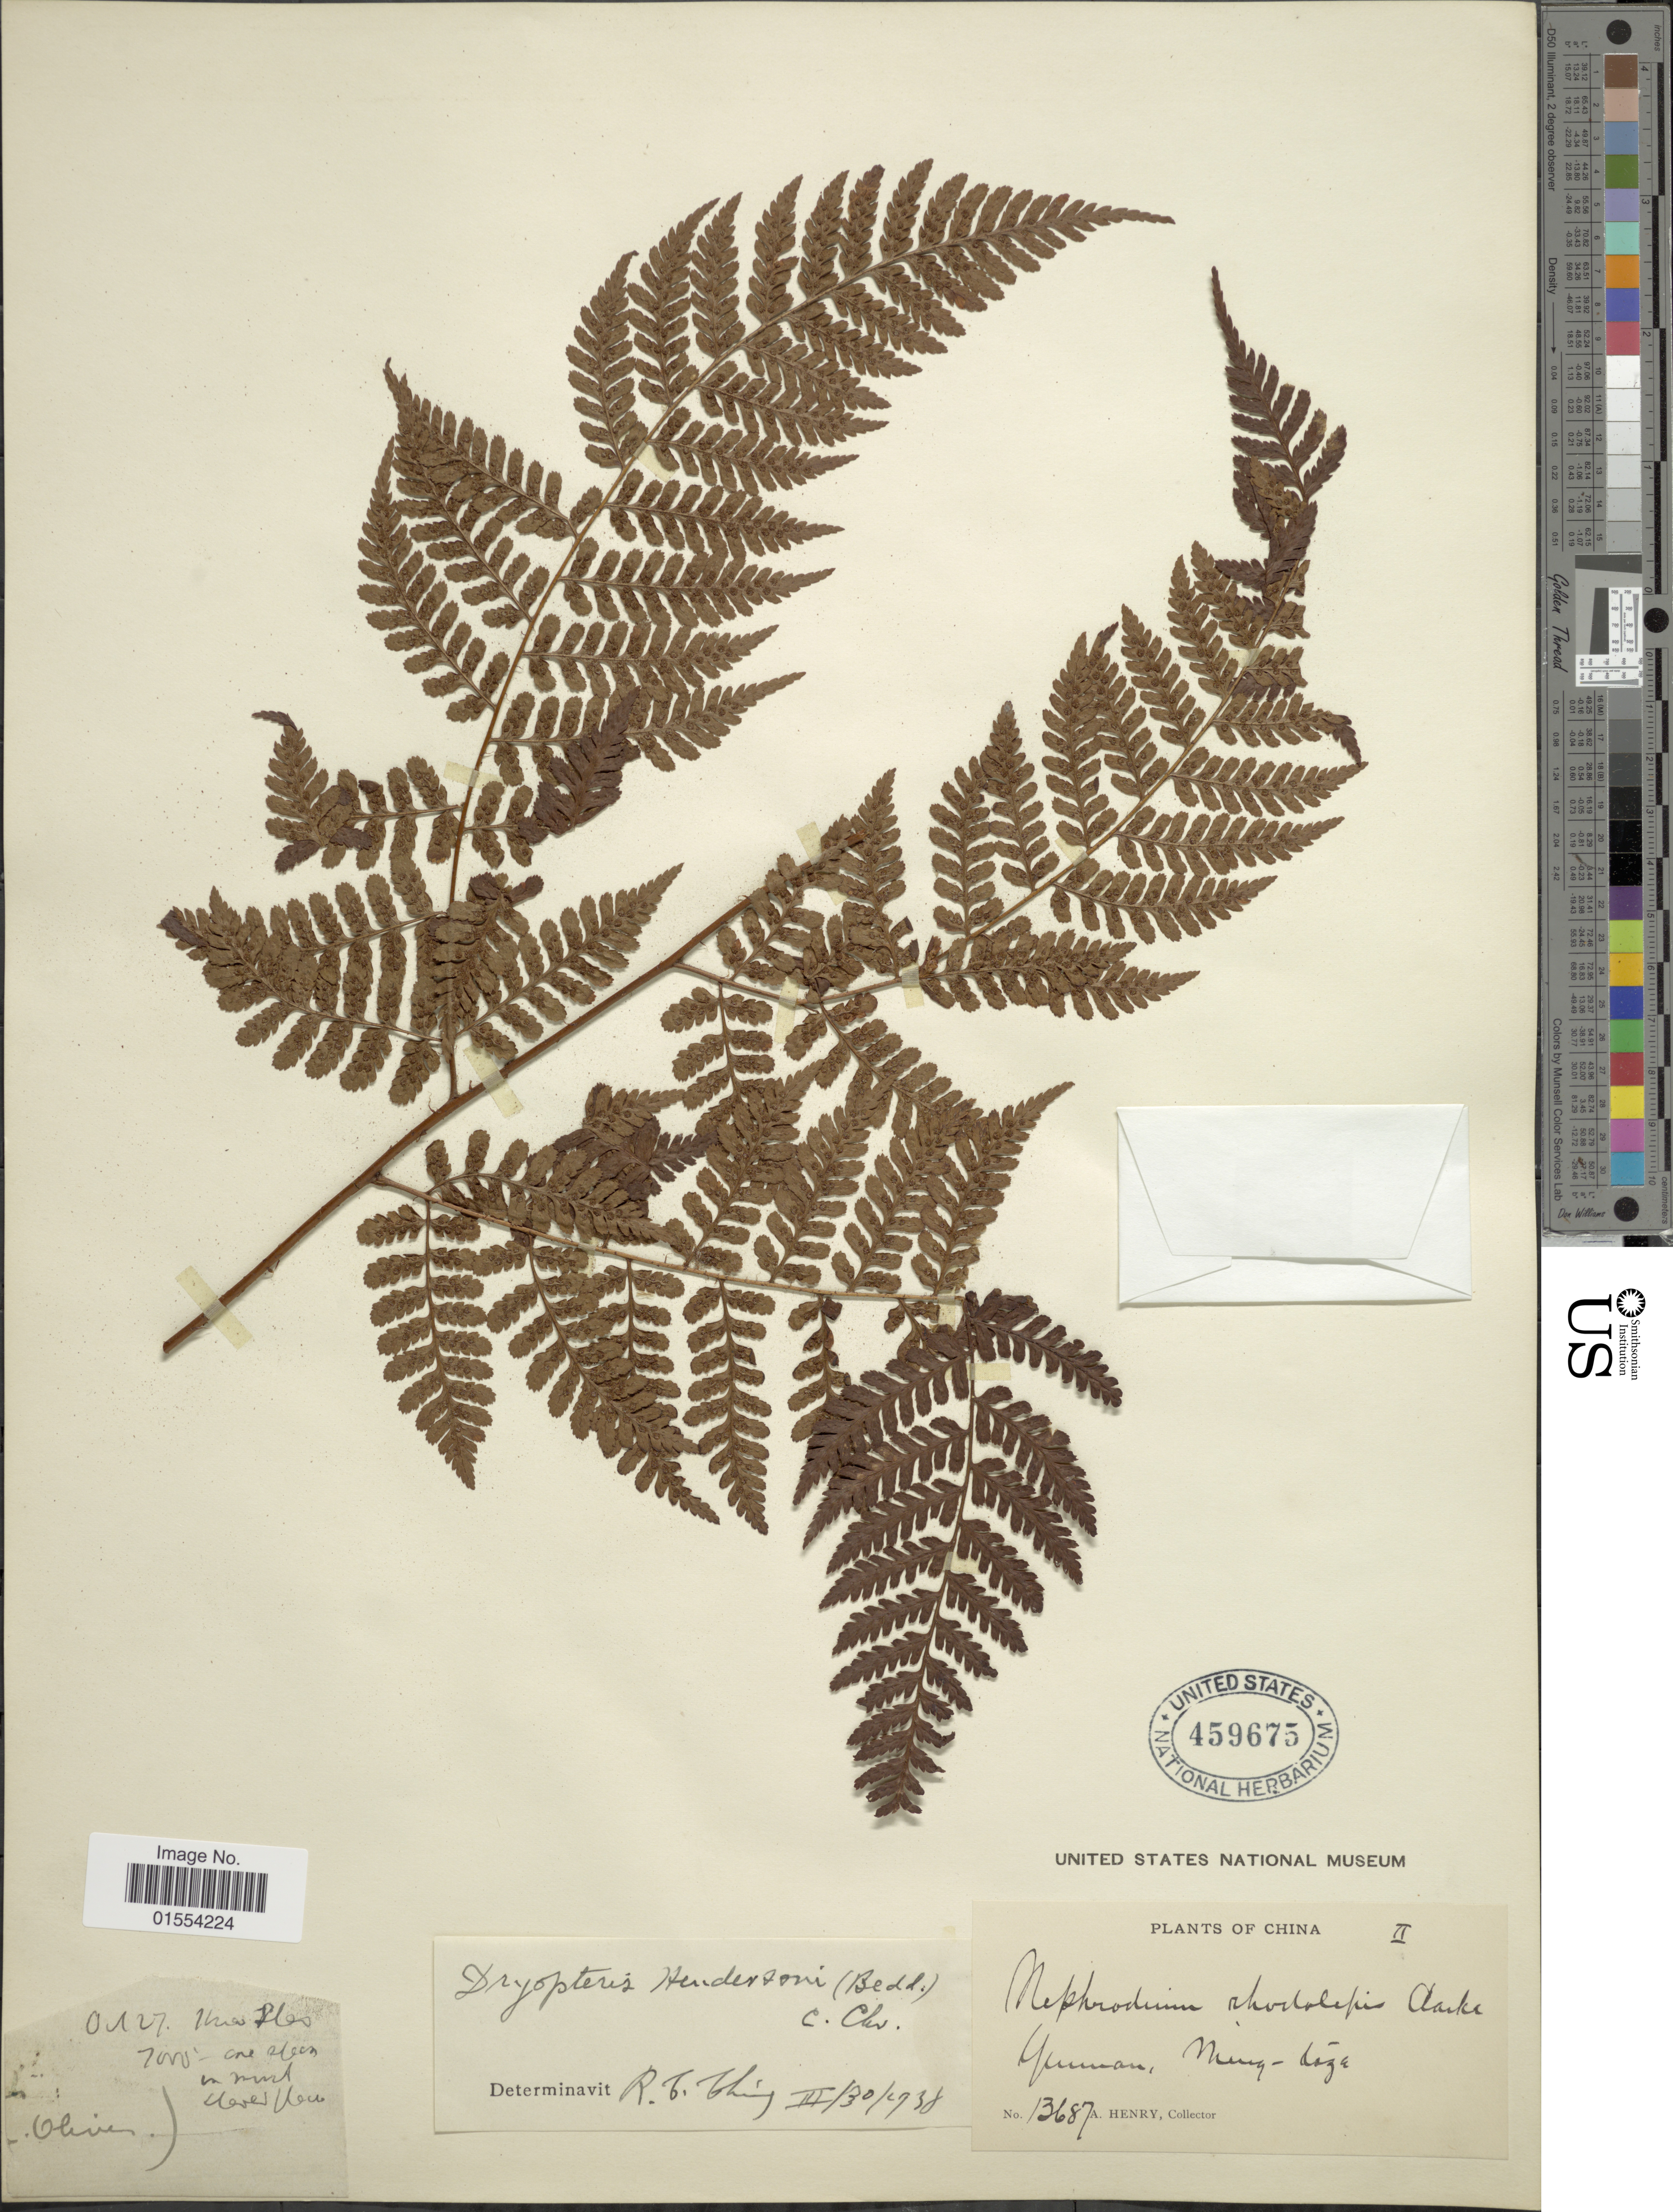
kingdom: Plantae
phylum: Tracheophyta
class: Polypodiopsida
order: Polypodiales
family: Dryopteridaceae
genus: Dryopteris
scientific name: Dryopteris hendersonii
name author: (Bedd.) C. Chr.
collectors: A. Henry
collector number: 13687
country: China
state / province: Yunnan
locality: China, Yunnan, Meng-tzga.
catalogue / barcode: US 459675